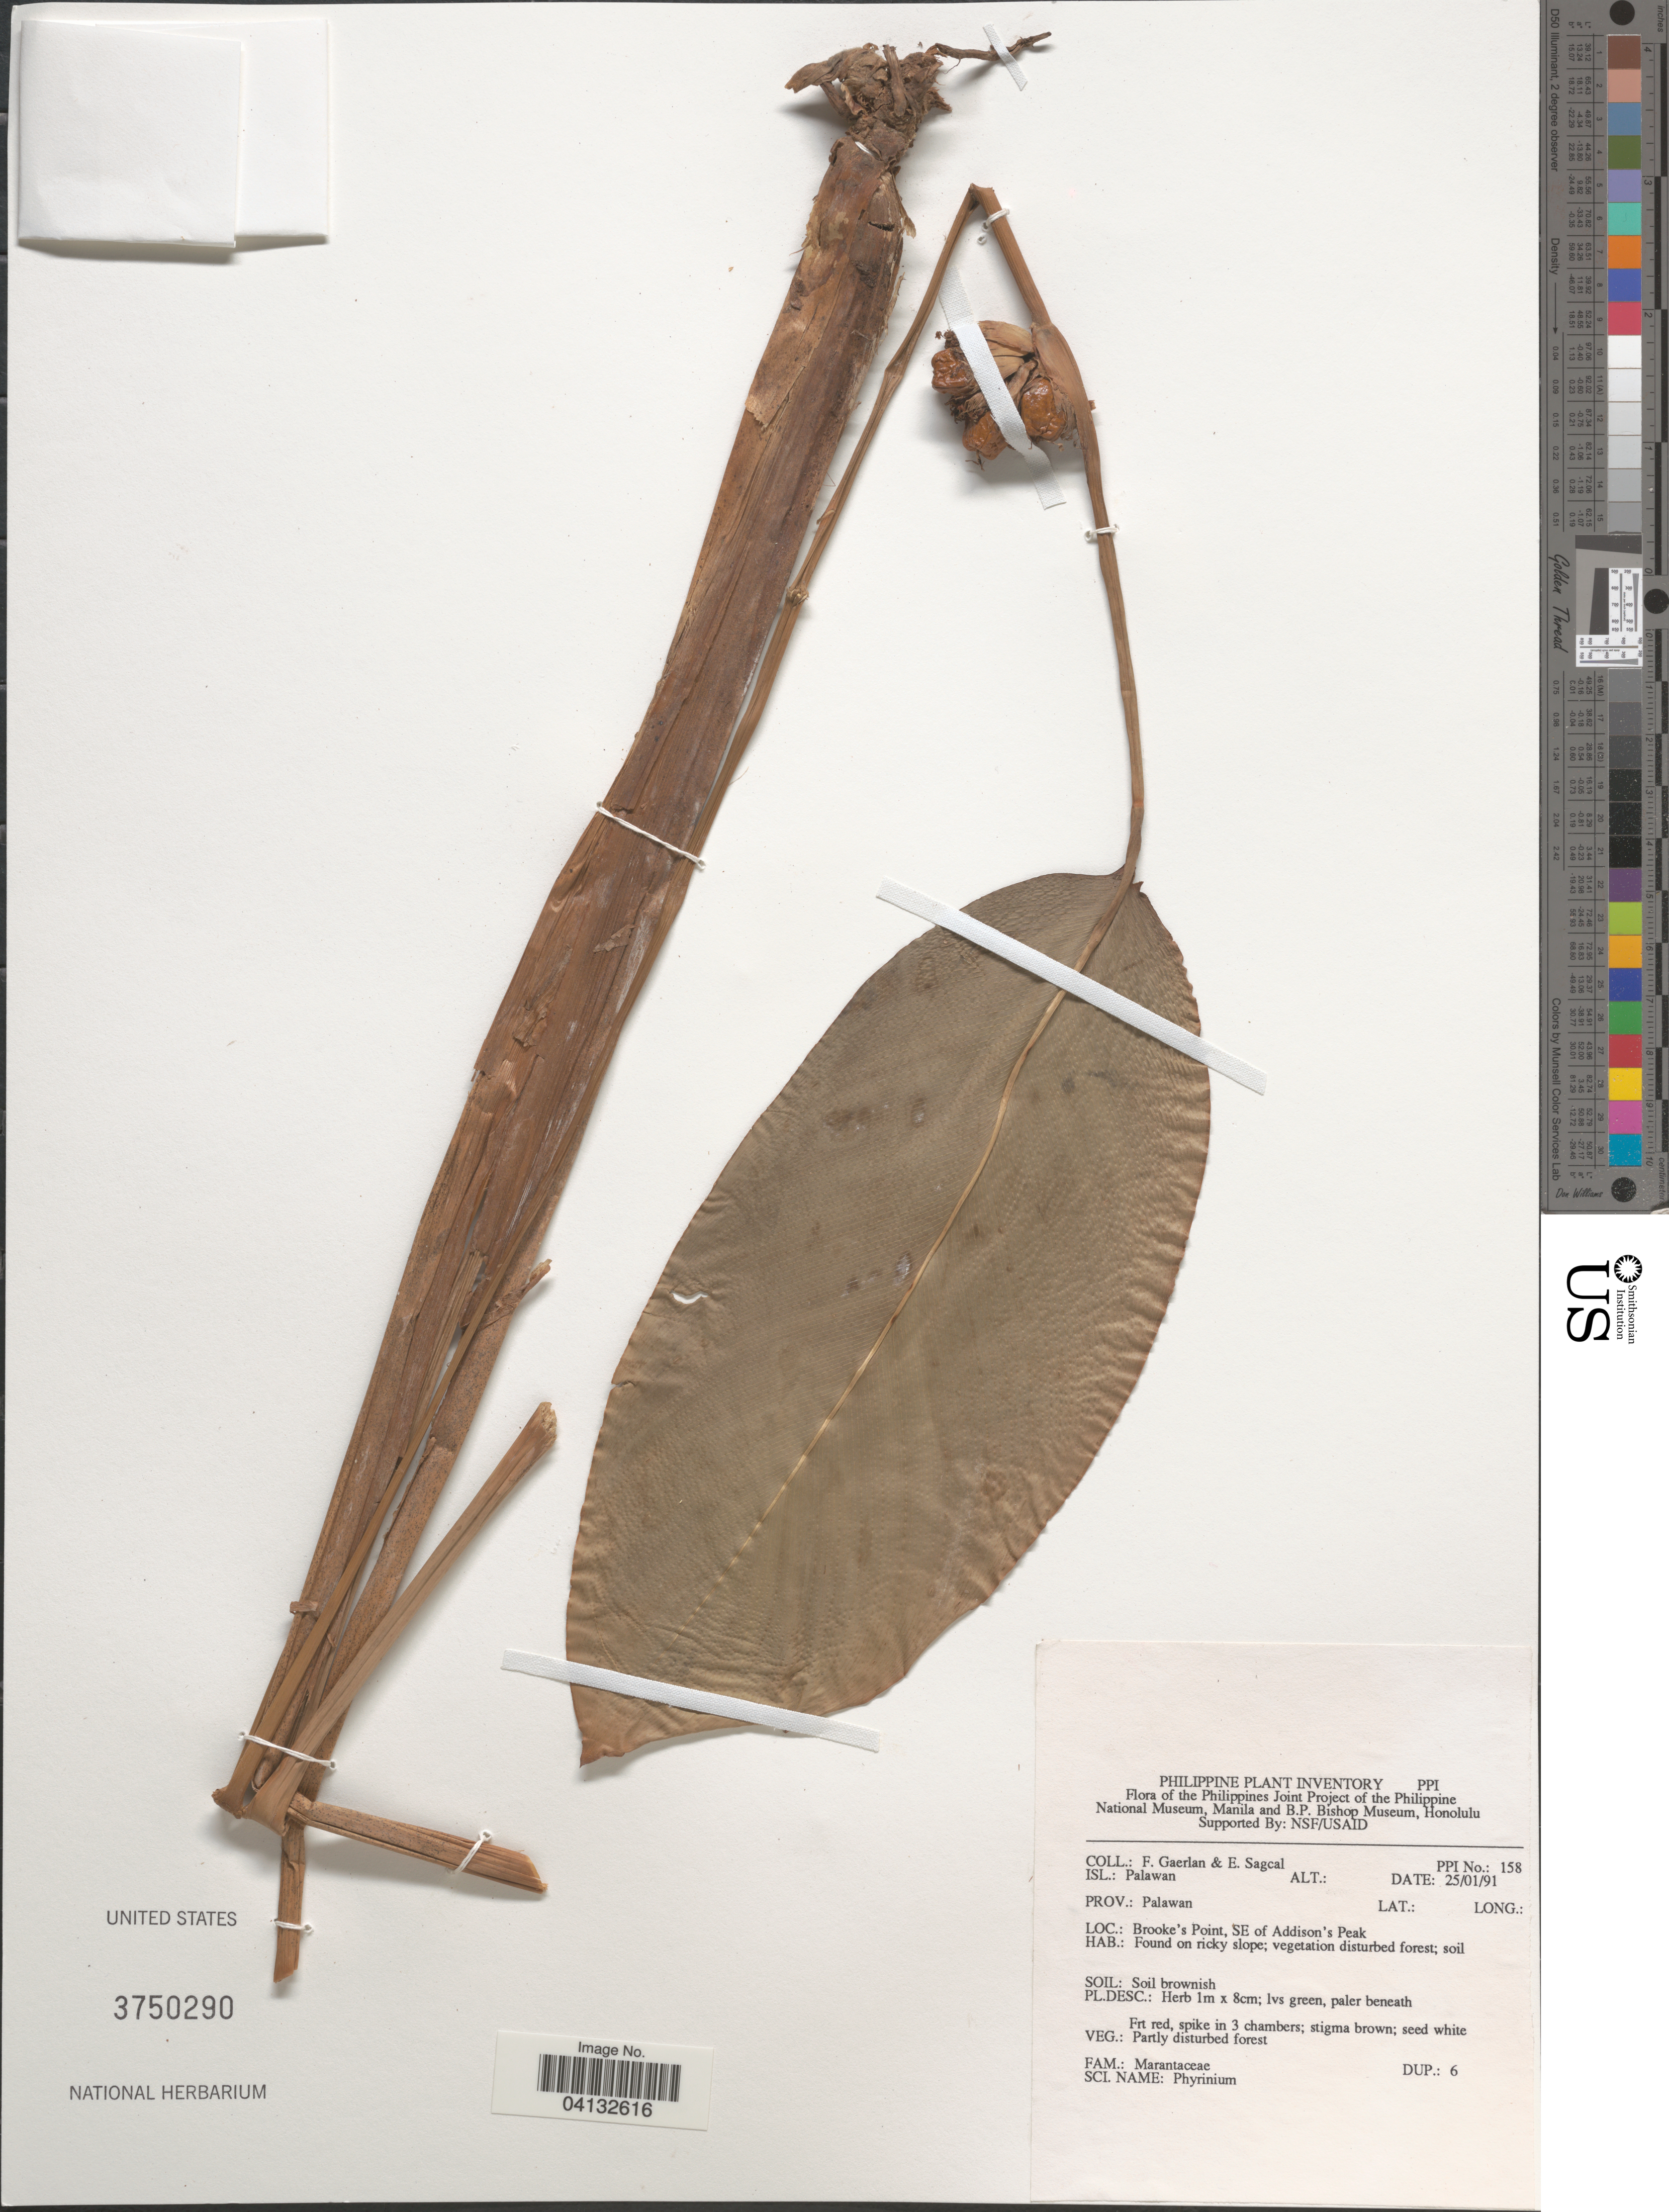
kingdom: Plantae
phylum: Tracheophyta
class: Liliopsida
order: Zingiberales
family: Marantaceae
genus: Phrynium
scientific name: Phrynium sp.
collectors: F. Gaerlan & E. Sagcal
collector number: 158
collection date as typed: Transcribed d/m/y: 25/1/91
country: Philippines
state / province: Mimaropa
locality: Isl.: Palawan. Prov.: Palawan. Brooke's Point, SE of Addison's Peak.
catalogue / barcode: US 3750290